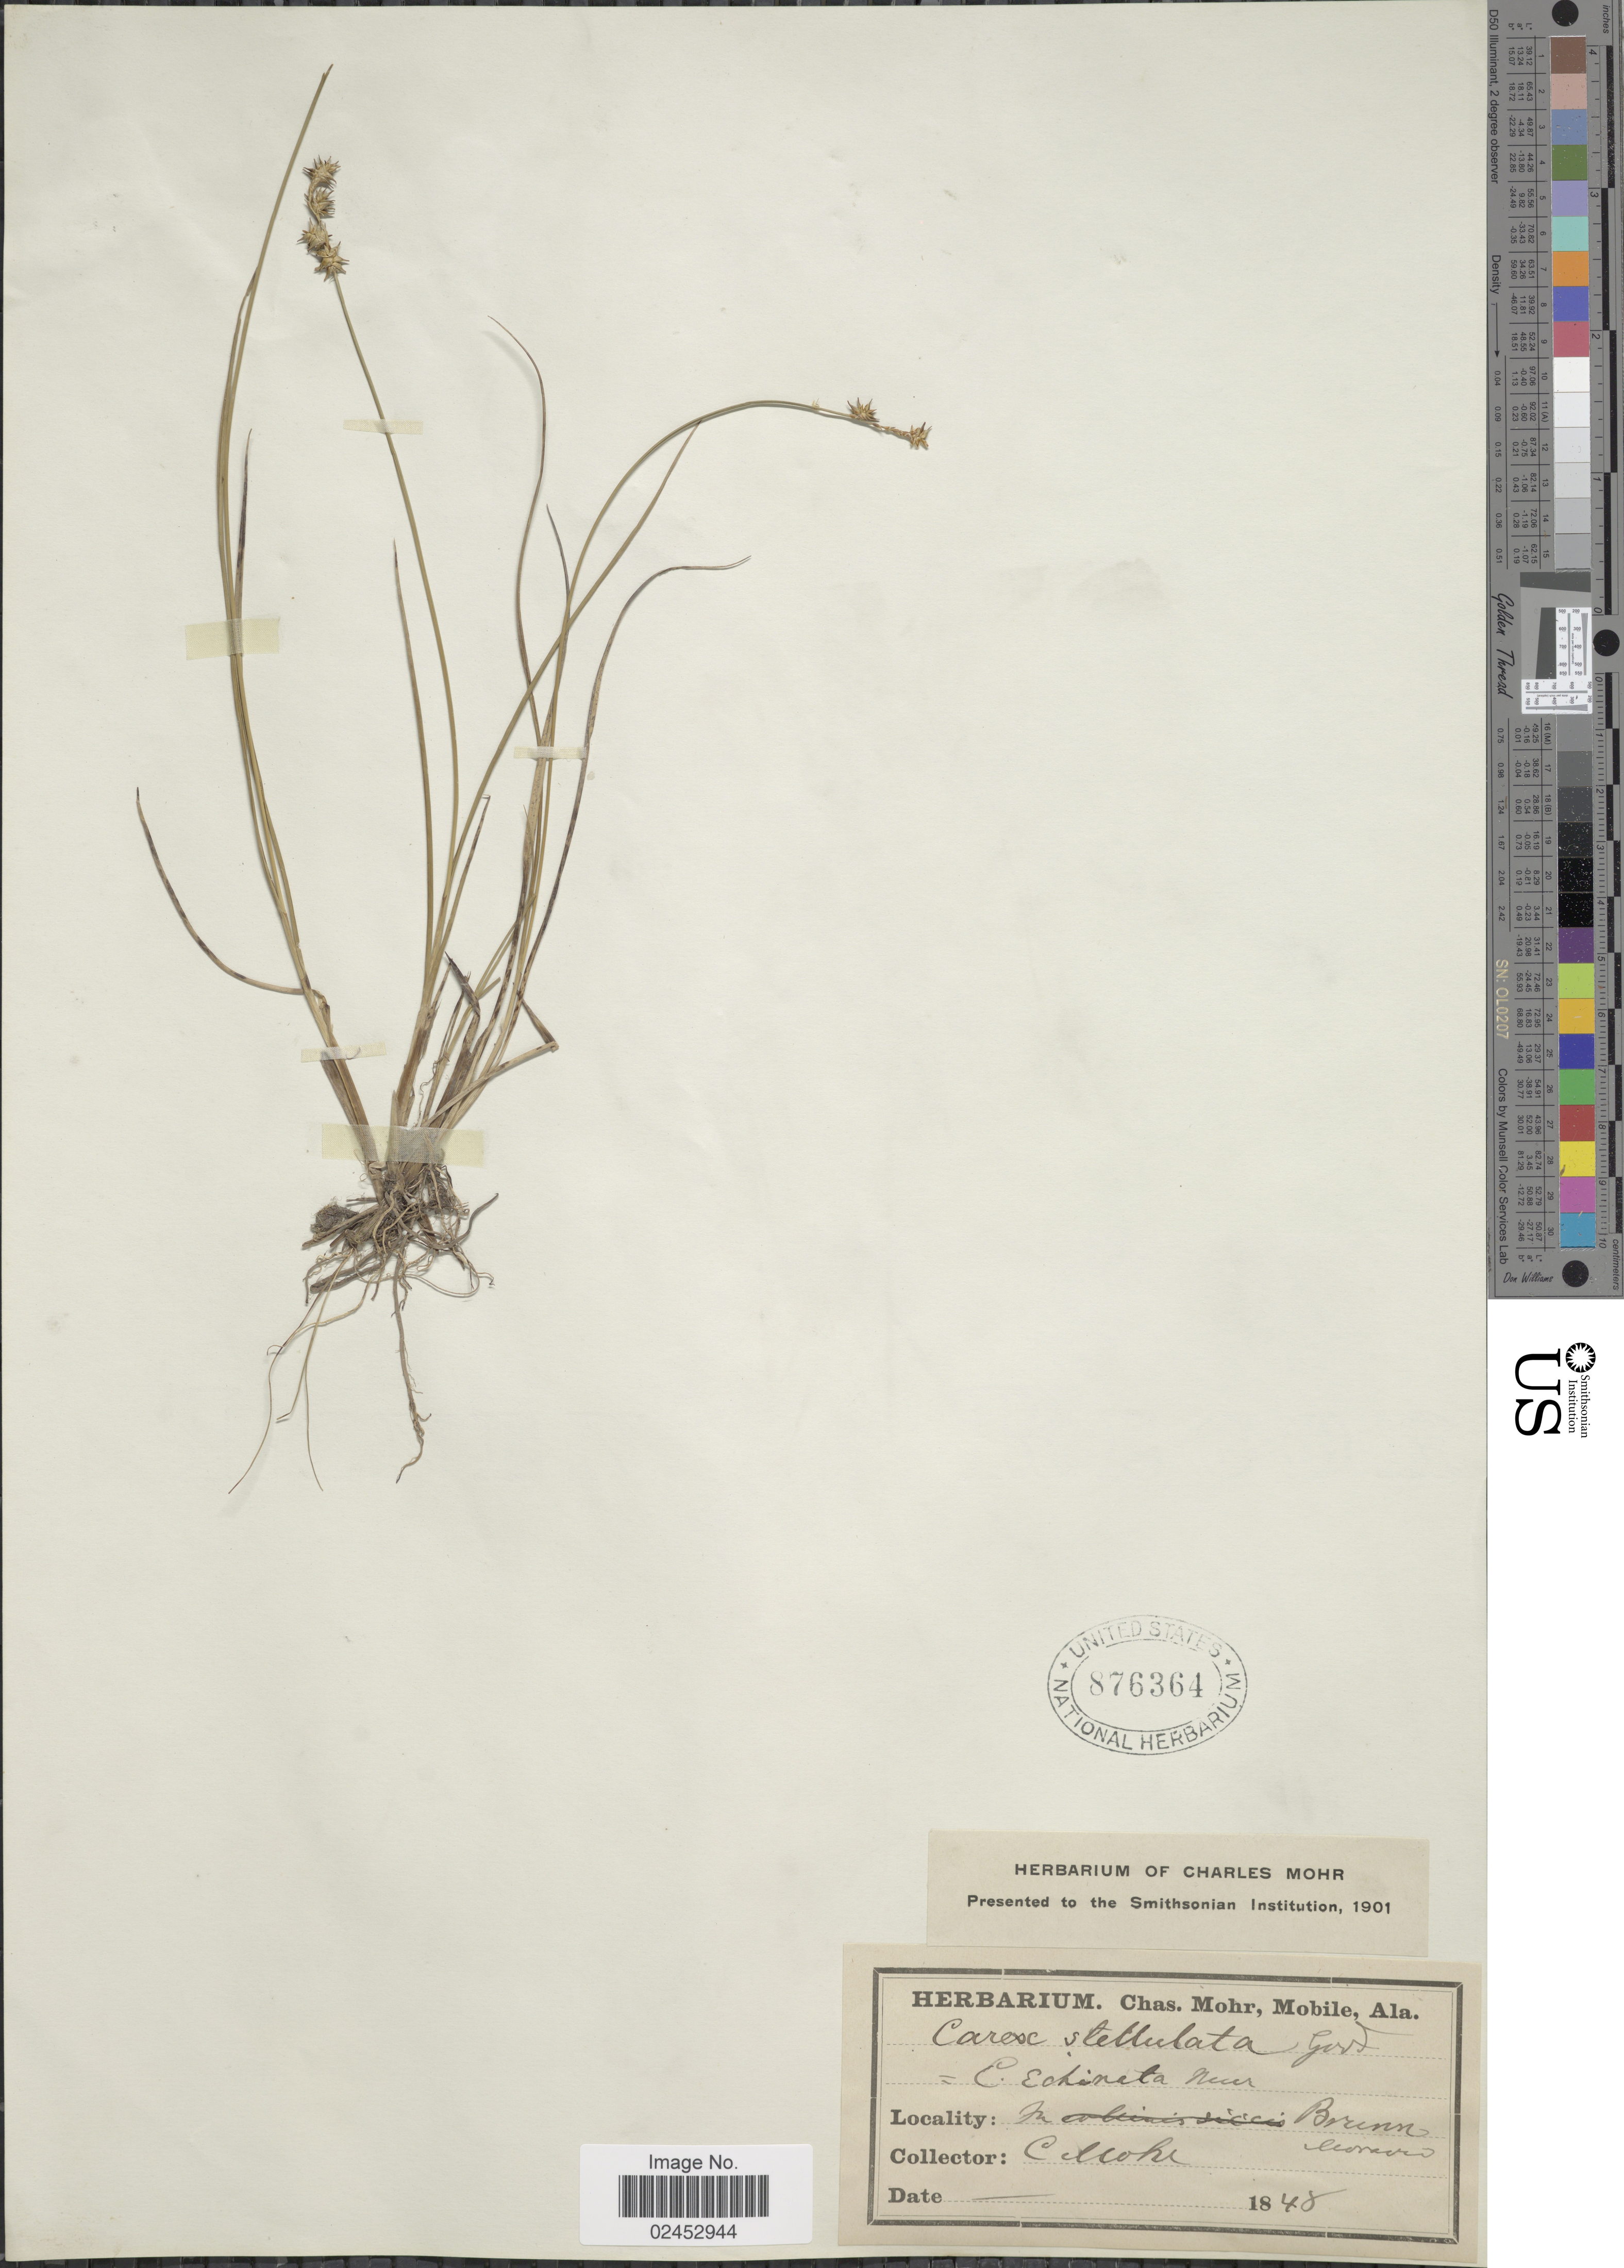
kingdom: Plantae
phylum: Tracheophyta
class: Liliopsida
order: Poales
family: Cyperaceae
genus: Carex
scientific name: Carex echinata subsp. echinata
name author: Murray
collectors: Mohr, C. T. (herbarium)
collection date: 1848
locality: In Brenn econeder. [interpreted]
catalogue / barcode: US 876364